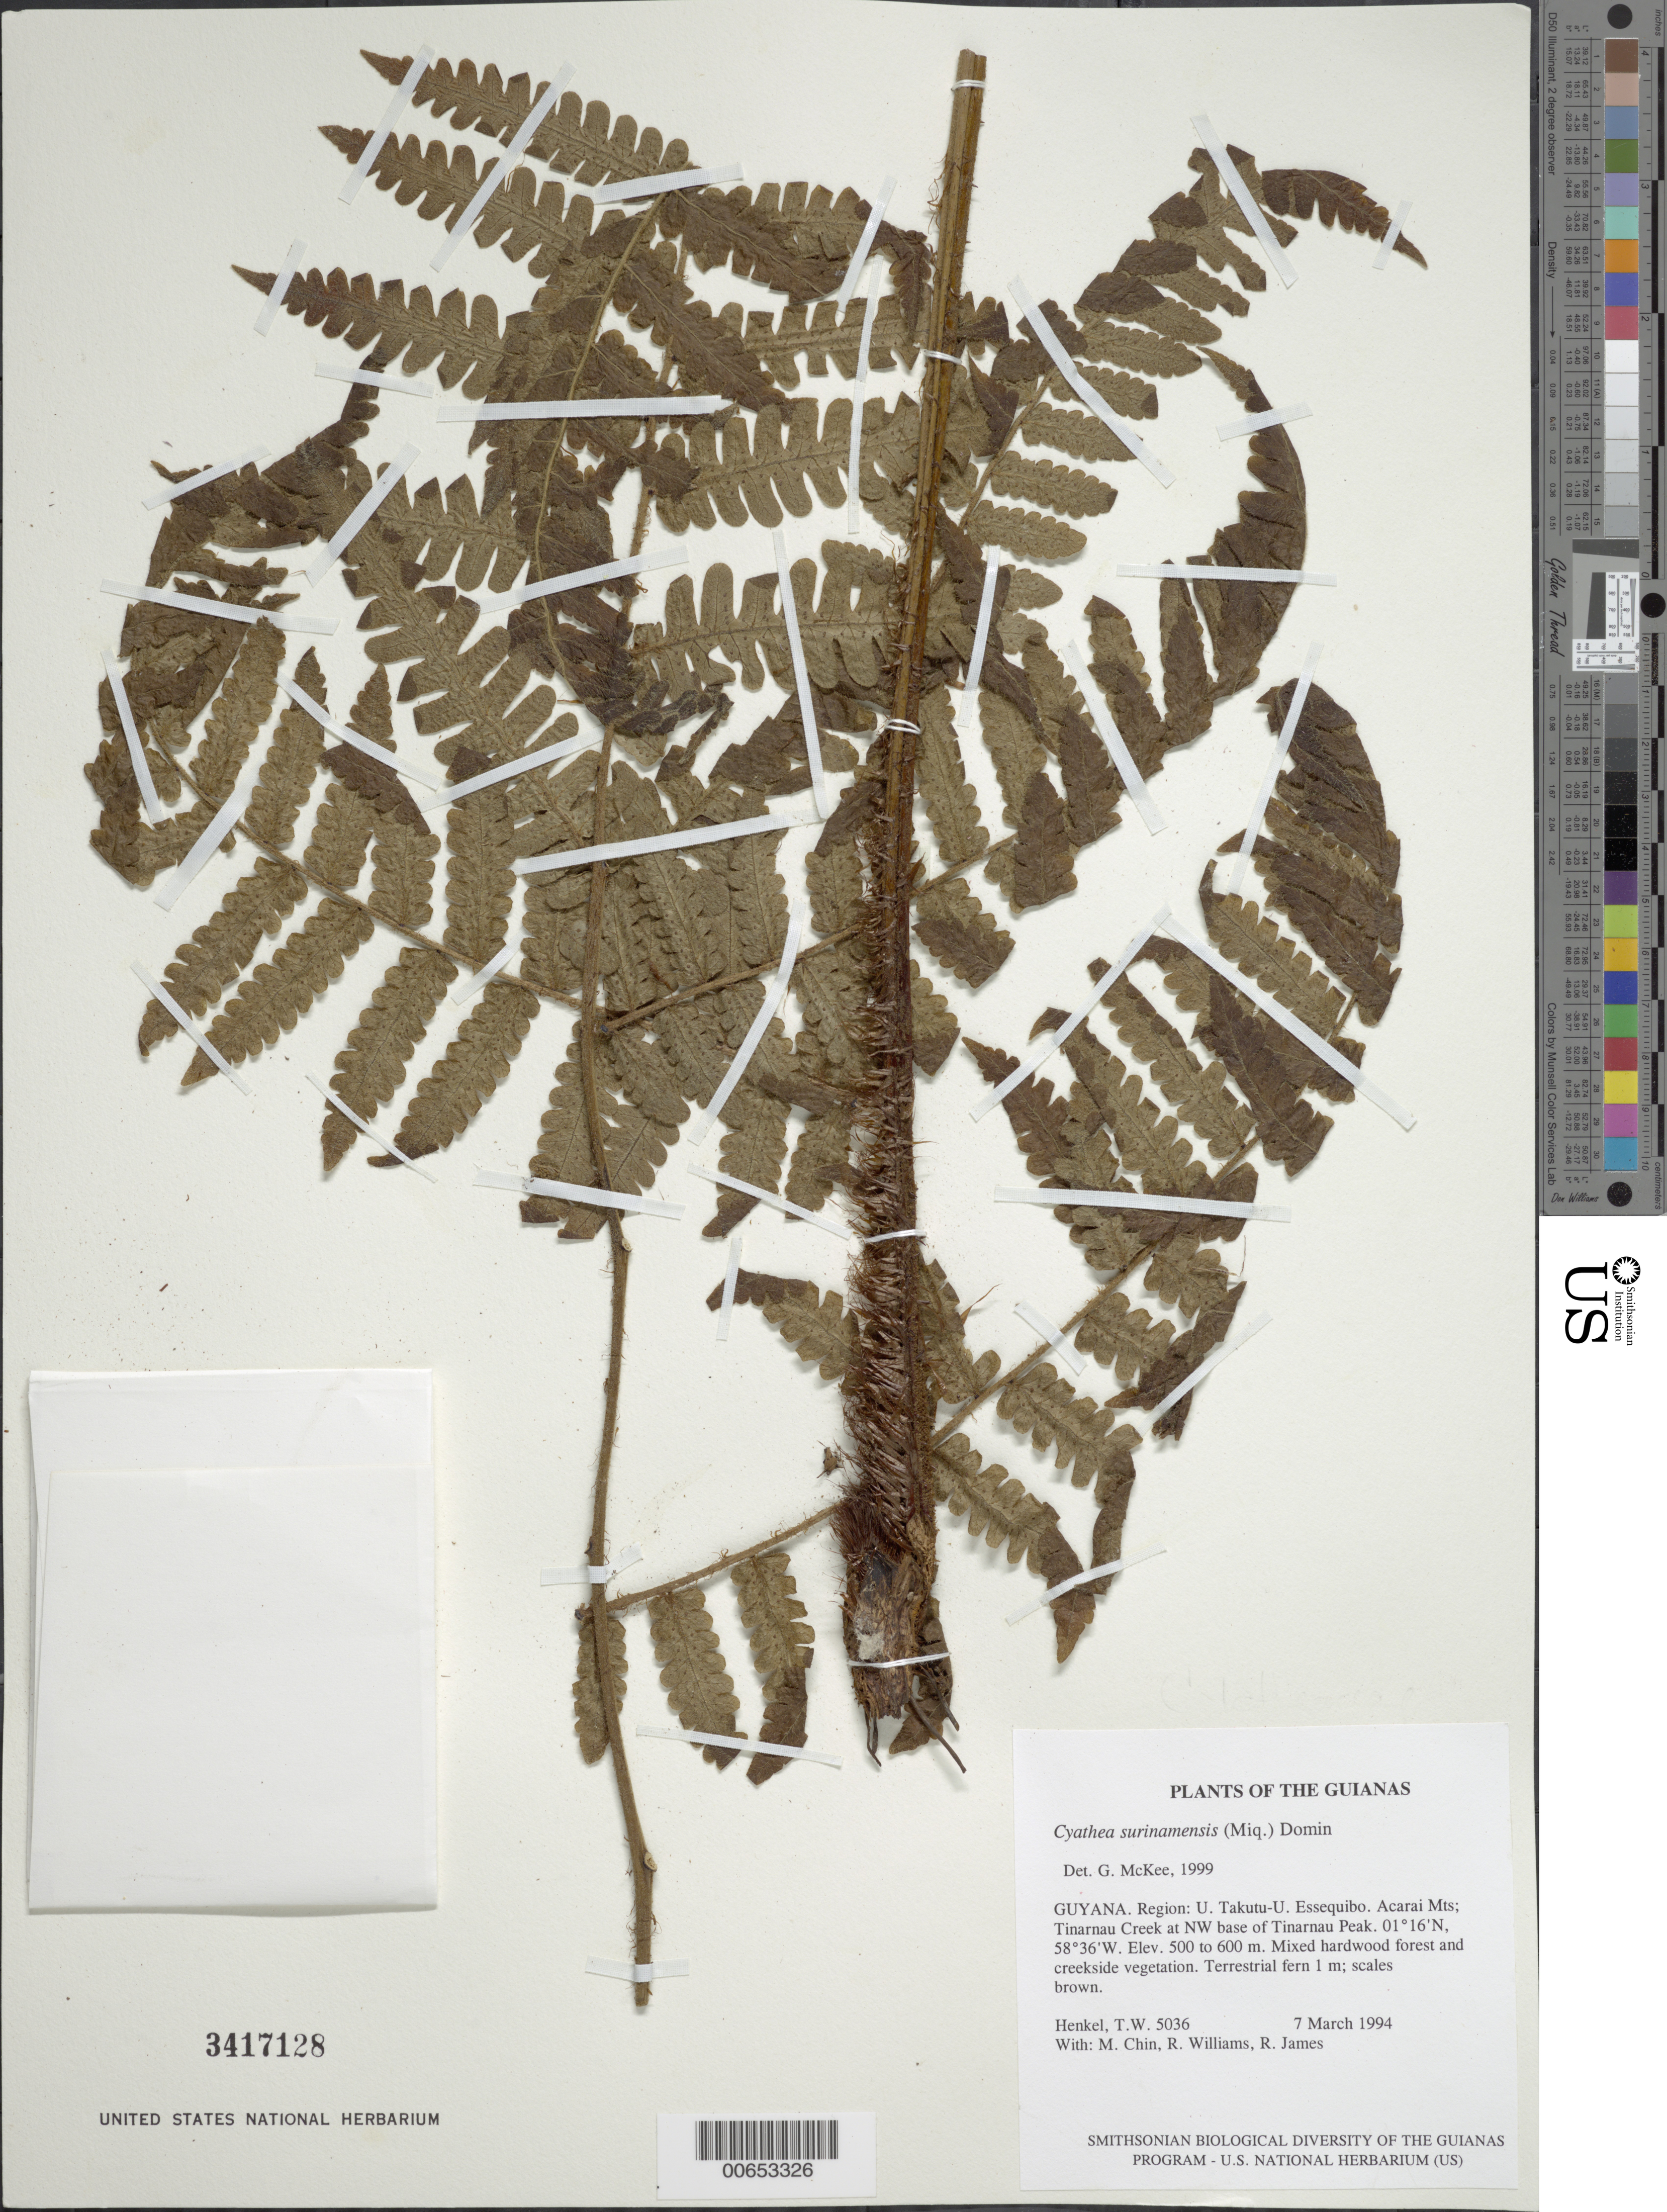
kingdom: Plantae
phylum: Tracheophyta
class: Polypodiopsida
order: Cyatheales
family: Cyatheaceae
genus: Cyathea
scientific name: Cyathea surinamensis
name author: (Miq.) Domin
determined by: McKee, G. S., (US), NMNH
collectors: T. Henkel, M. Chin, R. Williams & R. James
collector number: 5036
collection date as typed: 7 March 1994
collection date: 1994-03-07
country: Guyana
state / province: U. Takutu-U. Essequibo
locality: Acarai Mts; Tinarnau Creek at NW base of Tinarnau Peak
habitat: Mixed hardwood forest and creekside vegetation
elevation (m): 500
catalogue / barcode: US 3417128